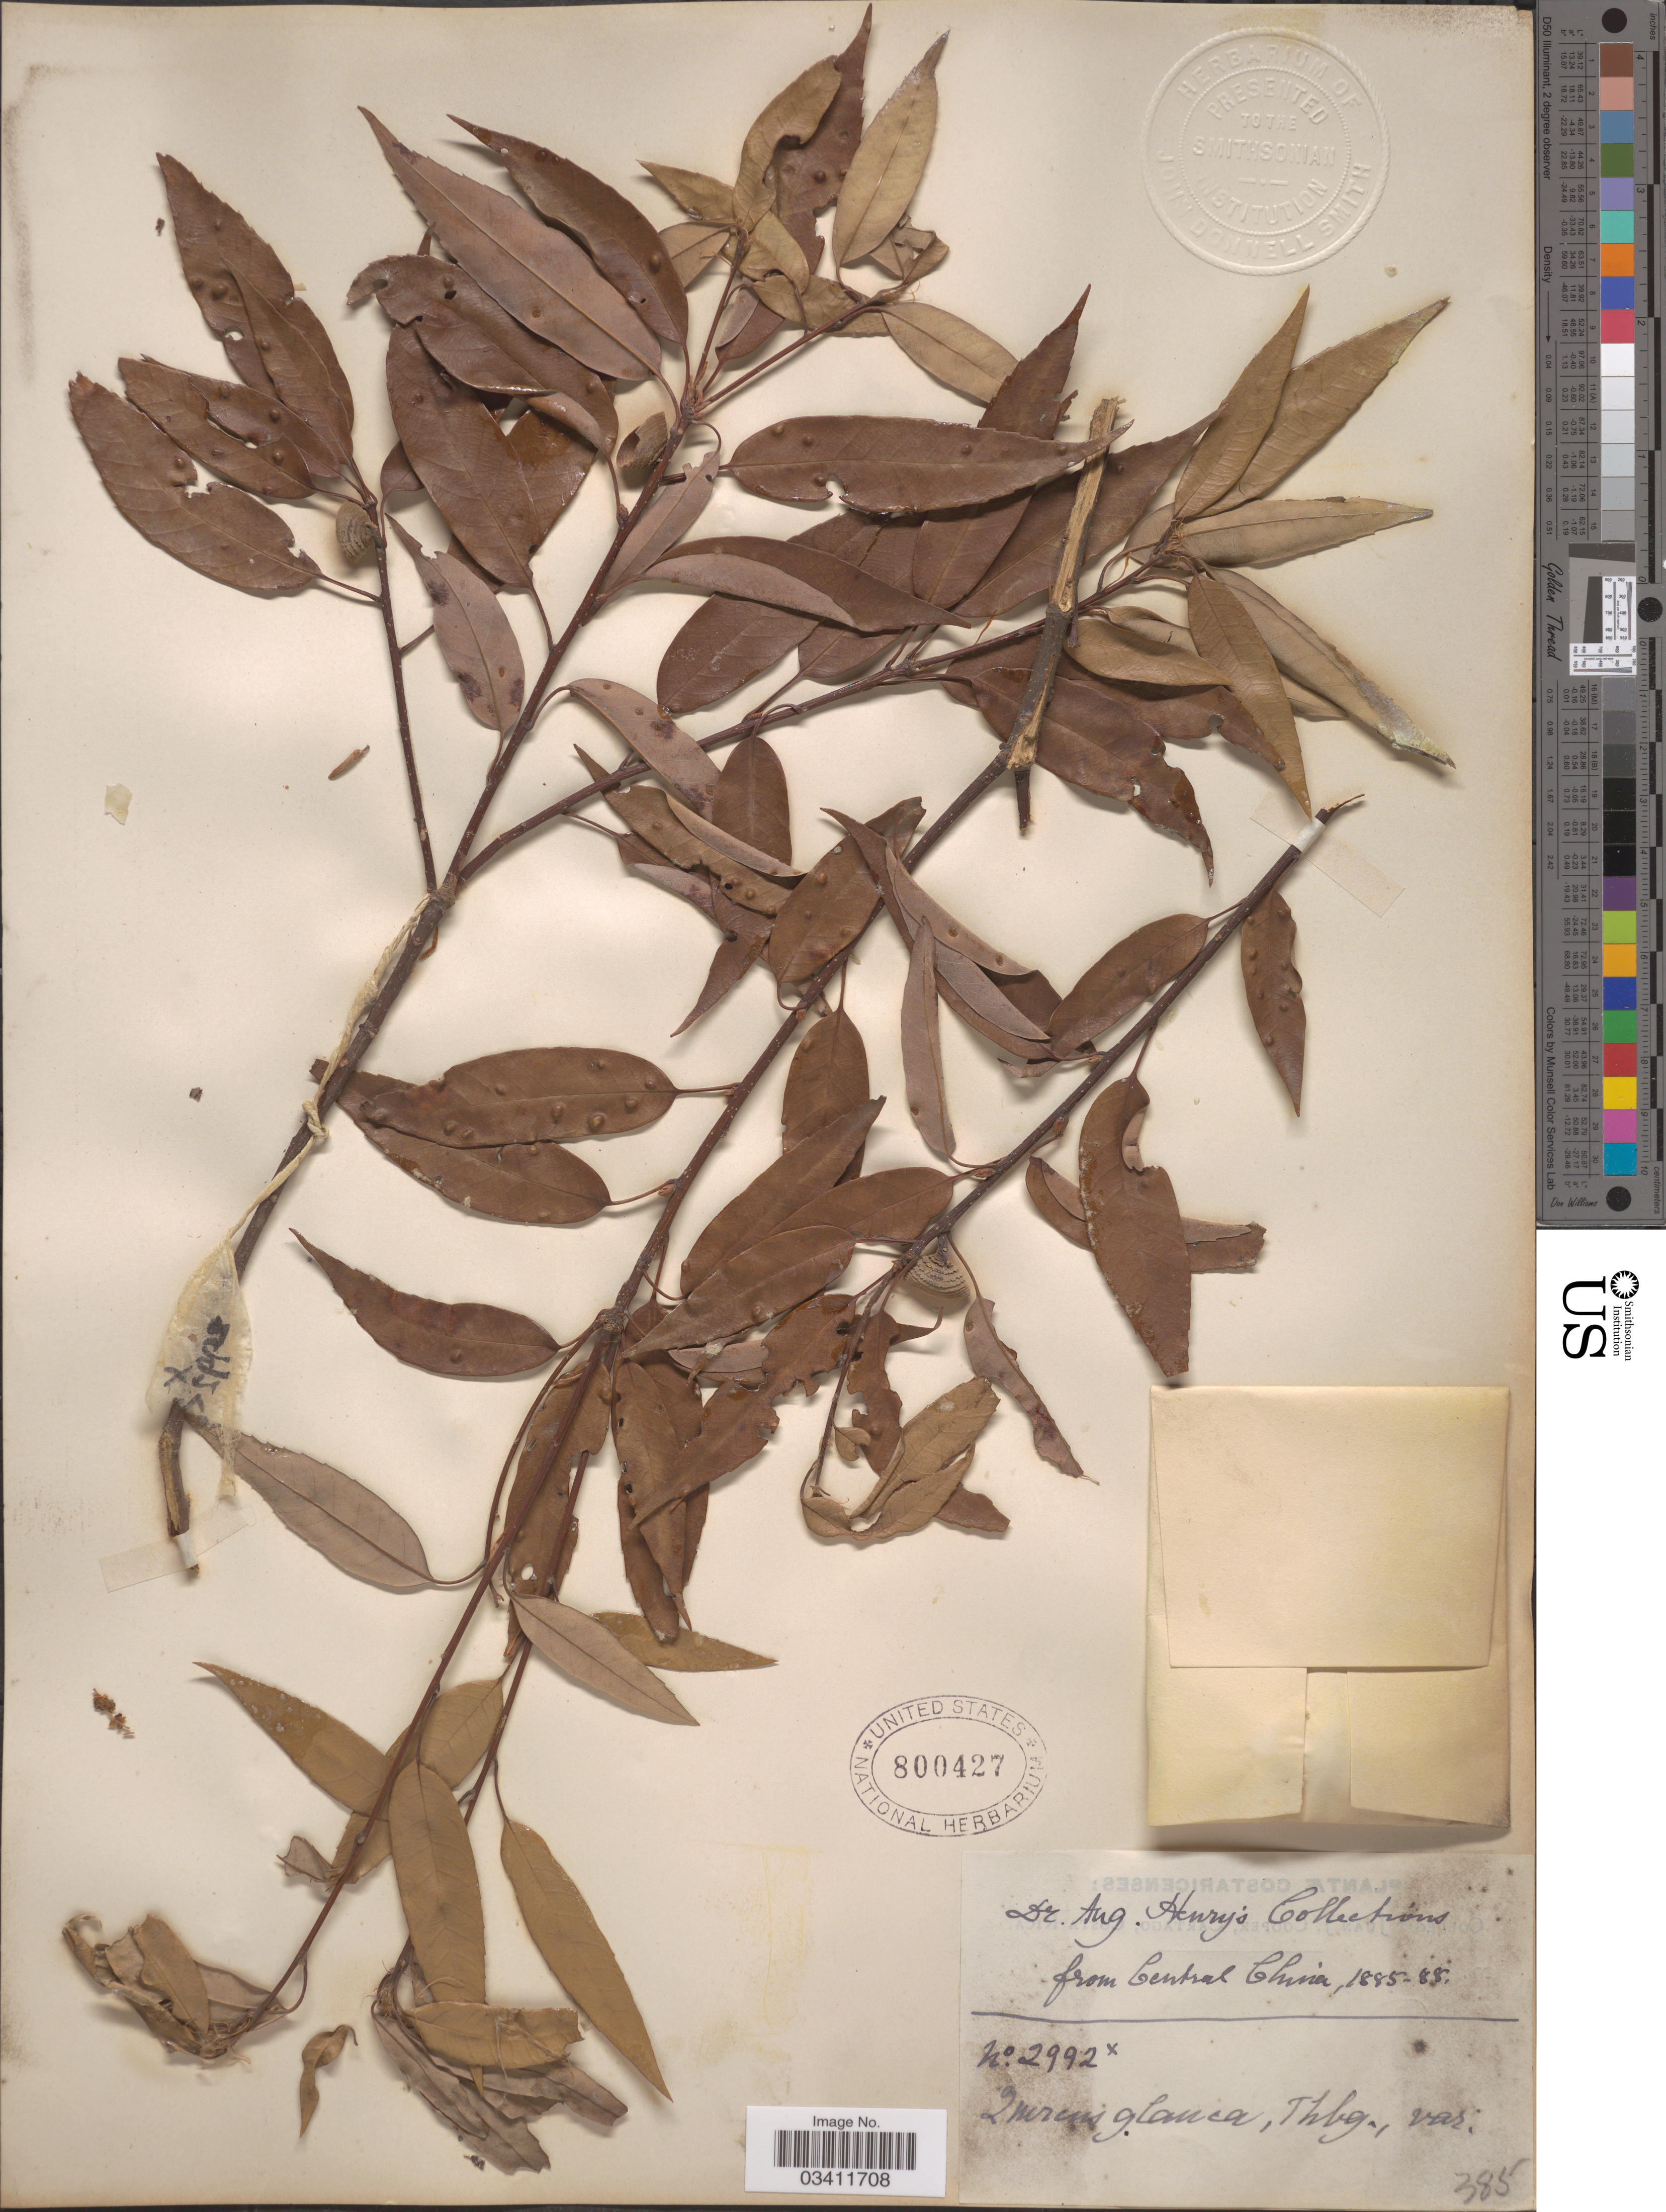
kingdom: Plantae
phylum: Tracheophyta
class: Magnoliopsida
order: Fagales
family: Fagaceae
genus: Quercus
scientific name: Quercus glauca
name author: Thunb.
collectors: A. Henry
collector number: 2992 x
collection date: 1885/1888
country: China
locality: Central China.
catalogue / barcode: US 800427